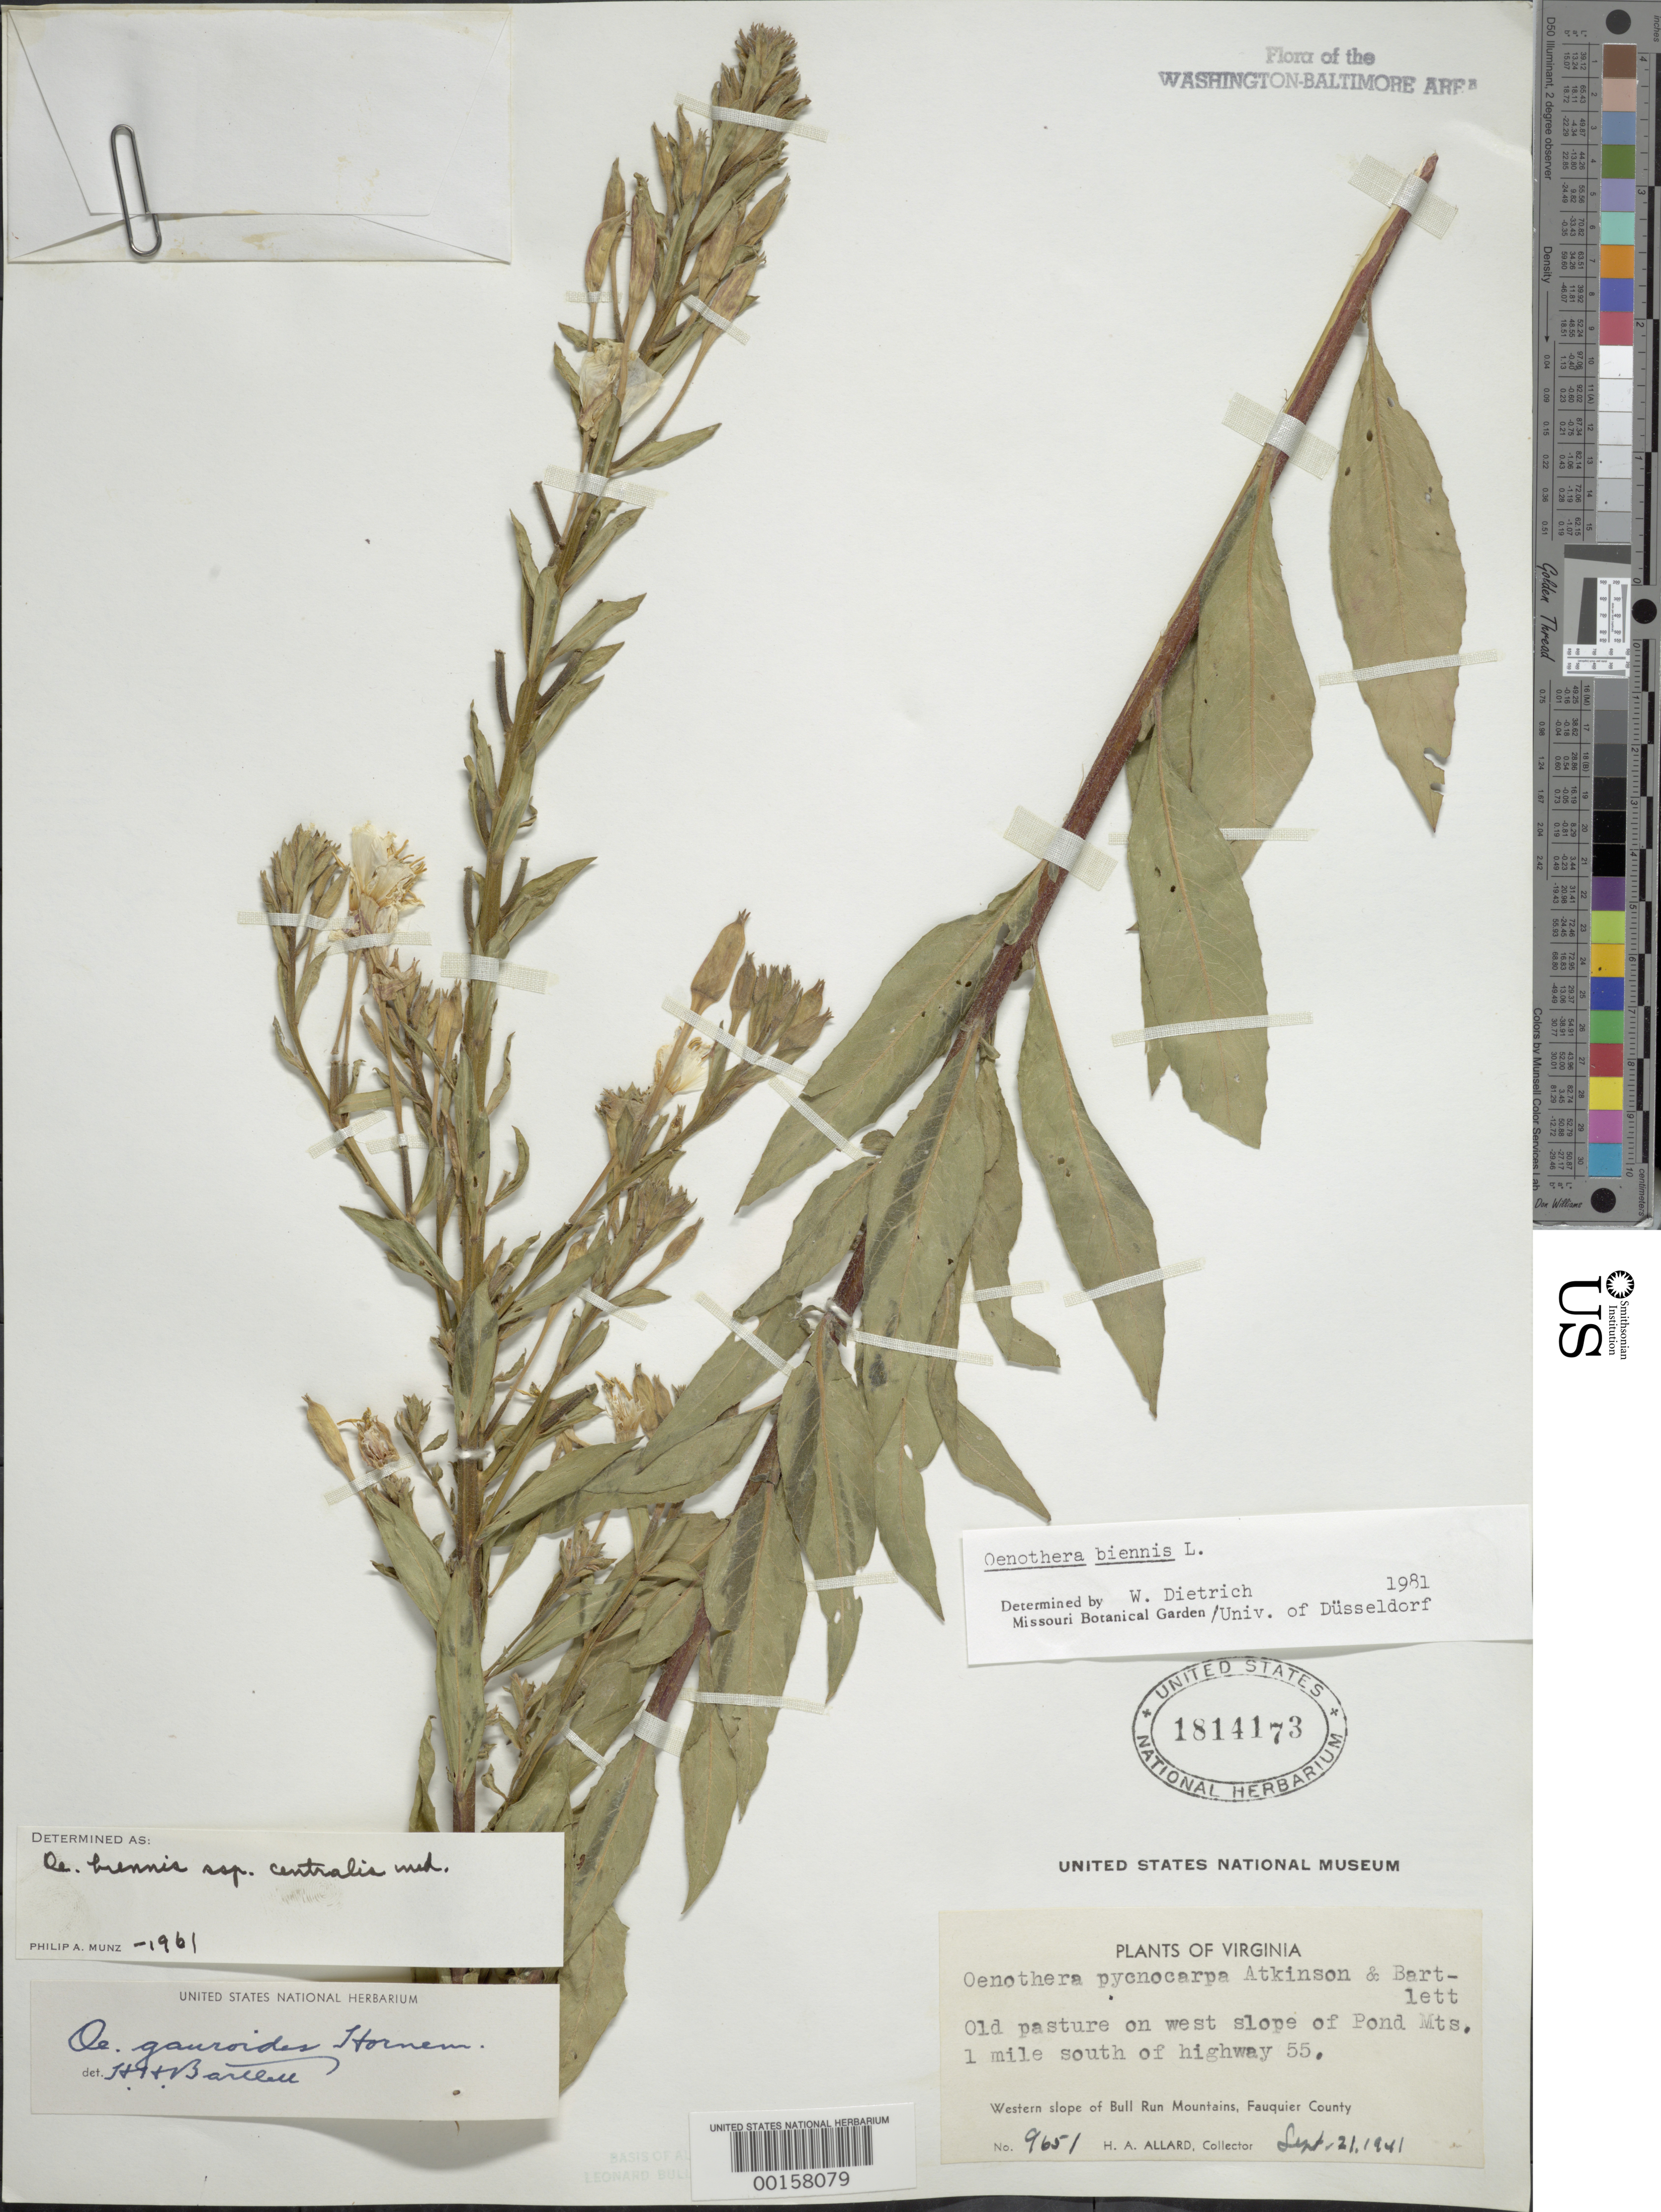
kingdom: Plantae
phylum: Tracheophyta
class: Magnoliopsida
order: Myrtales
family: Onagraceae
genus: Oenothera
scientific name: Oenothera biennis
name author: L.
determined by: Dietrich, W.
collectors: H. A. Allard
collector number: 9651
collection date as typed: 21 Sep 1941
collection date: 1941-09-21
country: United States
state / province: Virginia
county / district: Fauquier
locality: On W slope of Pond Mts. 1 mi. S of Hwy. 55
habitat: Old pasture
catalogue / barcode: US 1814173